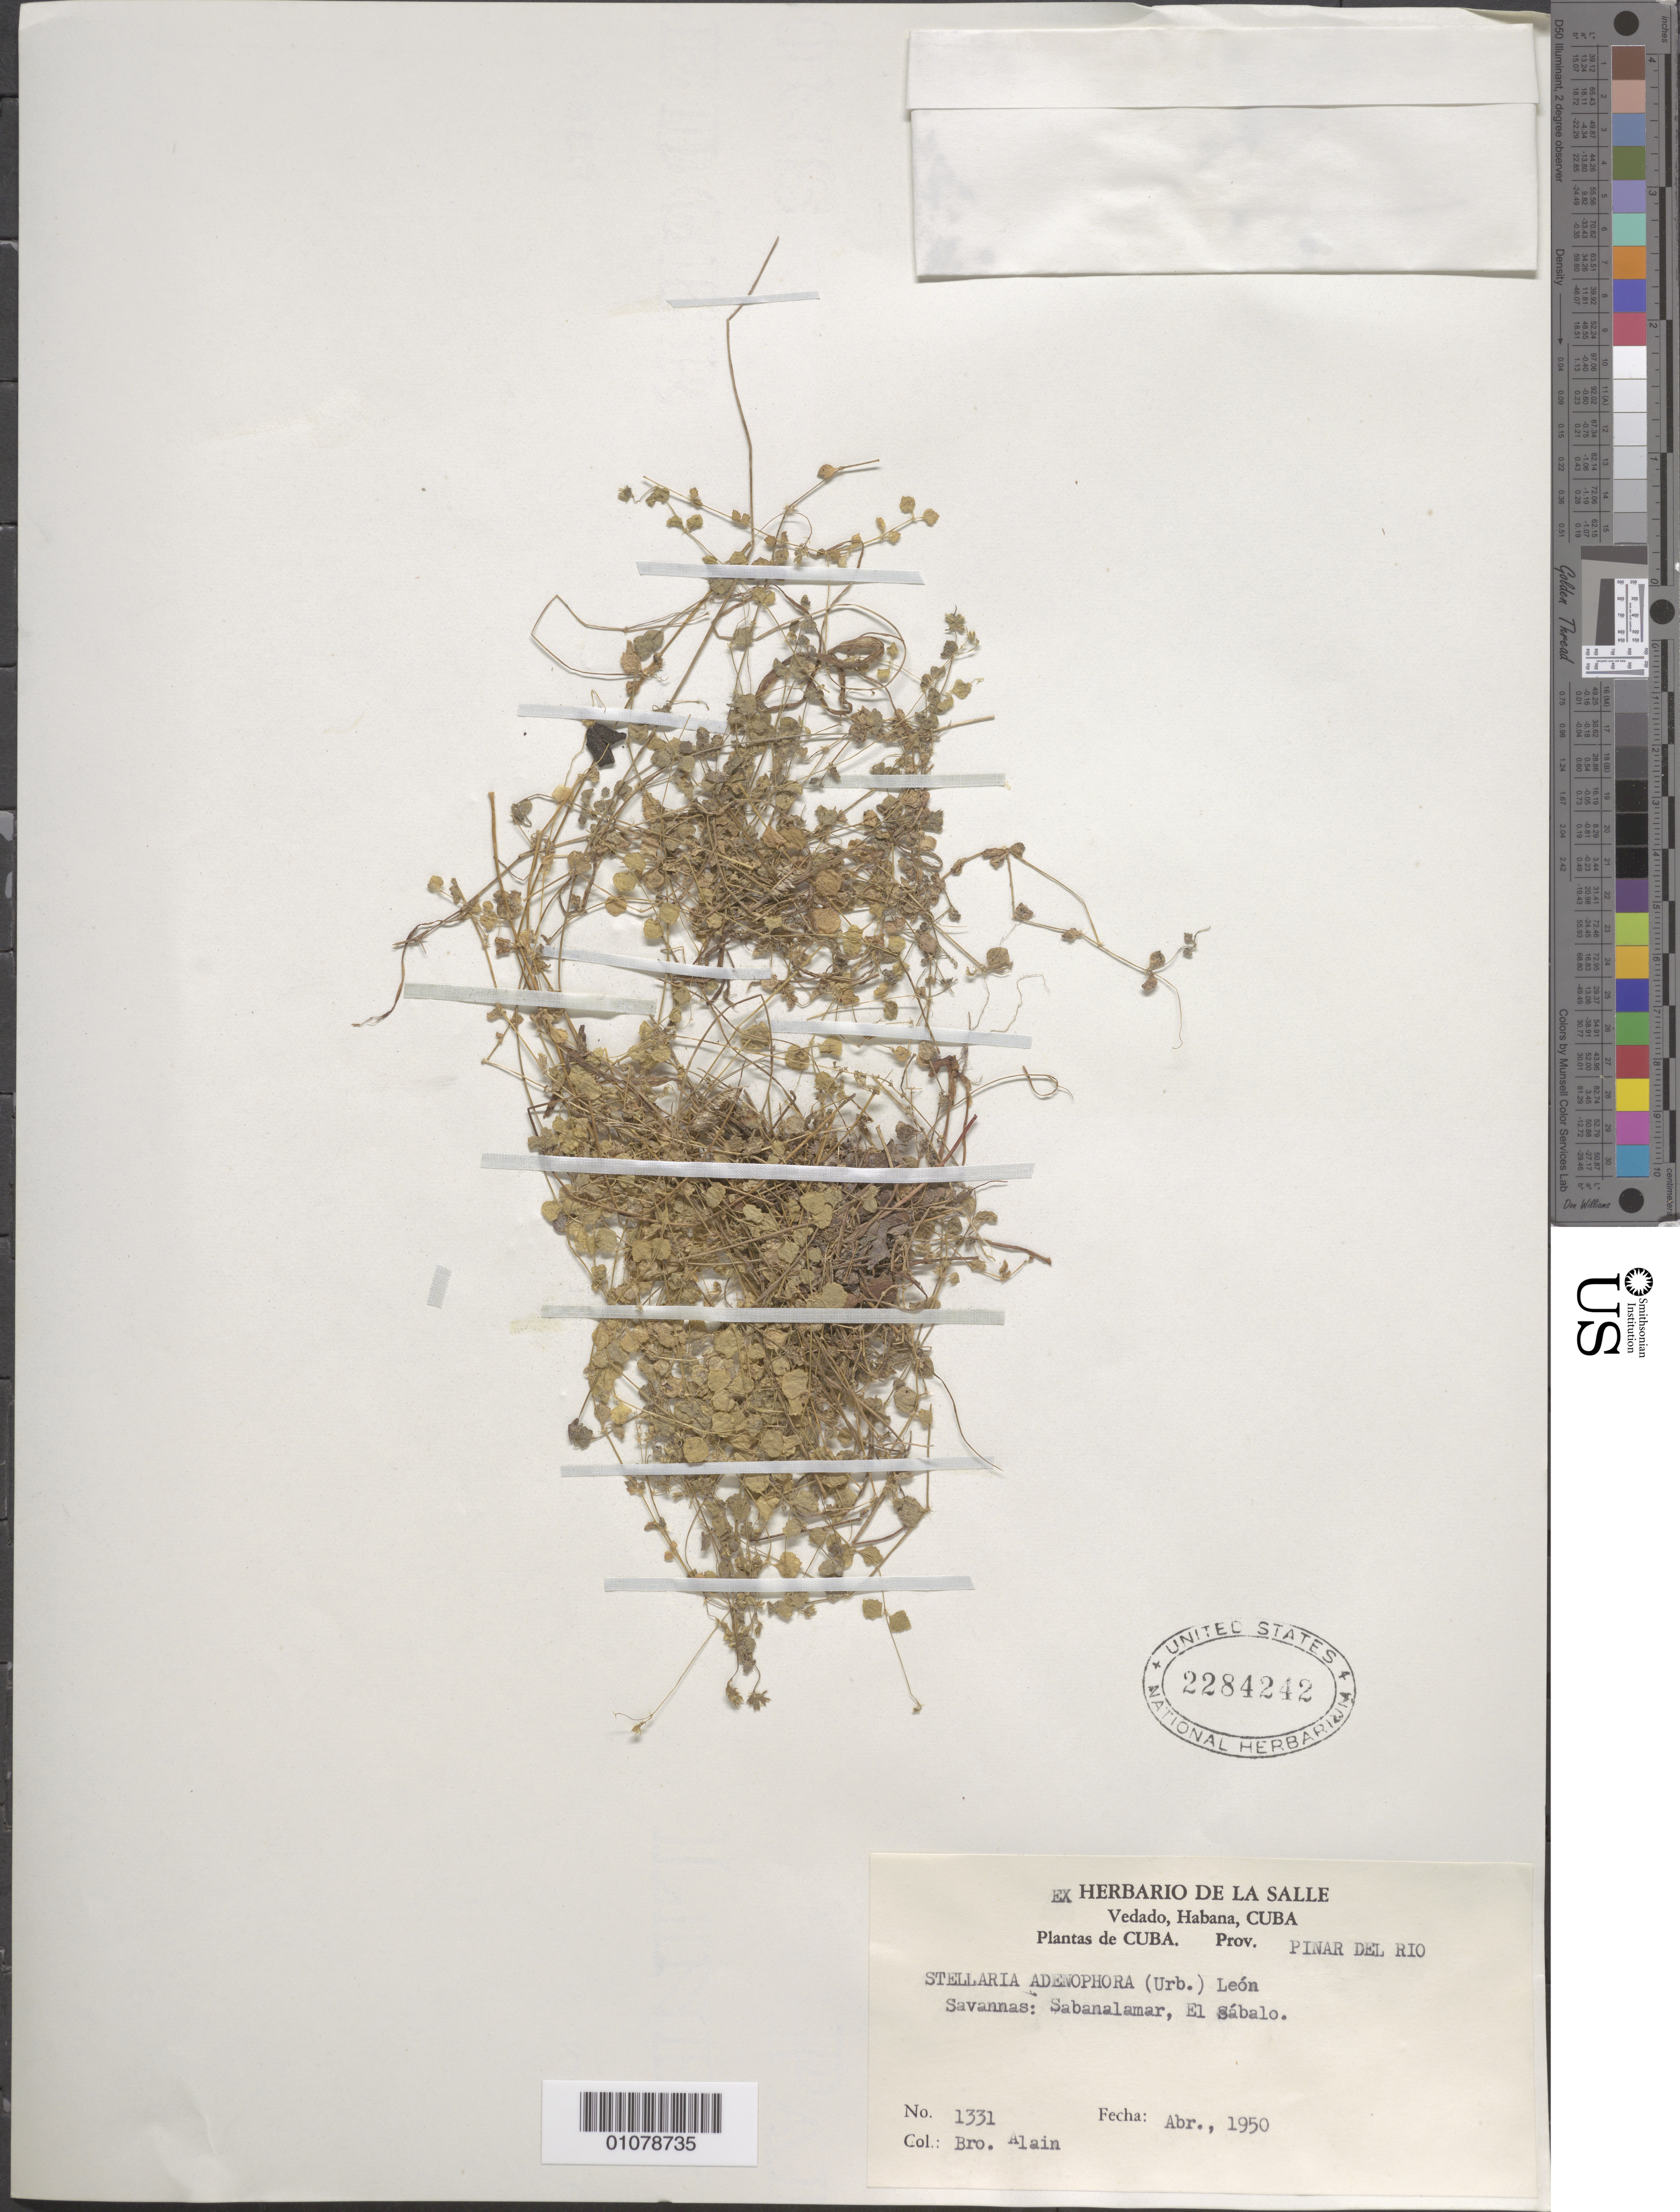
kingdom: Plantae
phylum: Tracheophyta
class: Magnoliopsida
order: Caryophyllales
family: Caryophyllaceae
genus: Stellaria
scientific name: Stellaria adenophora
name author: (Urb.) León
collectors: A. H. Liogier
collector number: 1331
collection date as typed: Apr 1950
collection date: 1950-04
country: Cuba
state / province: Pinar del Rio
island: Cuba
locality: Pinar del rio, El Sabalo, Sabanalamar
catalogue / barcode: US 2284242